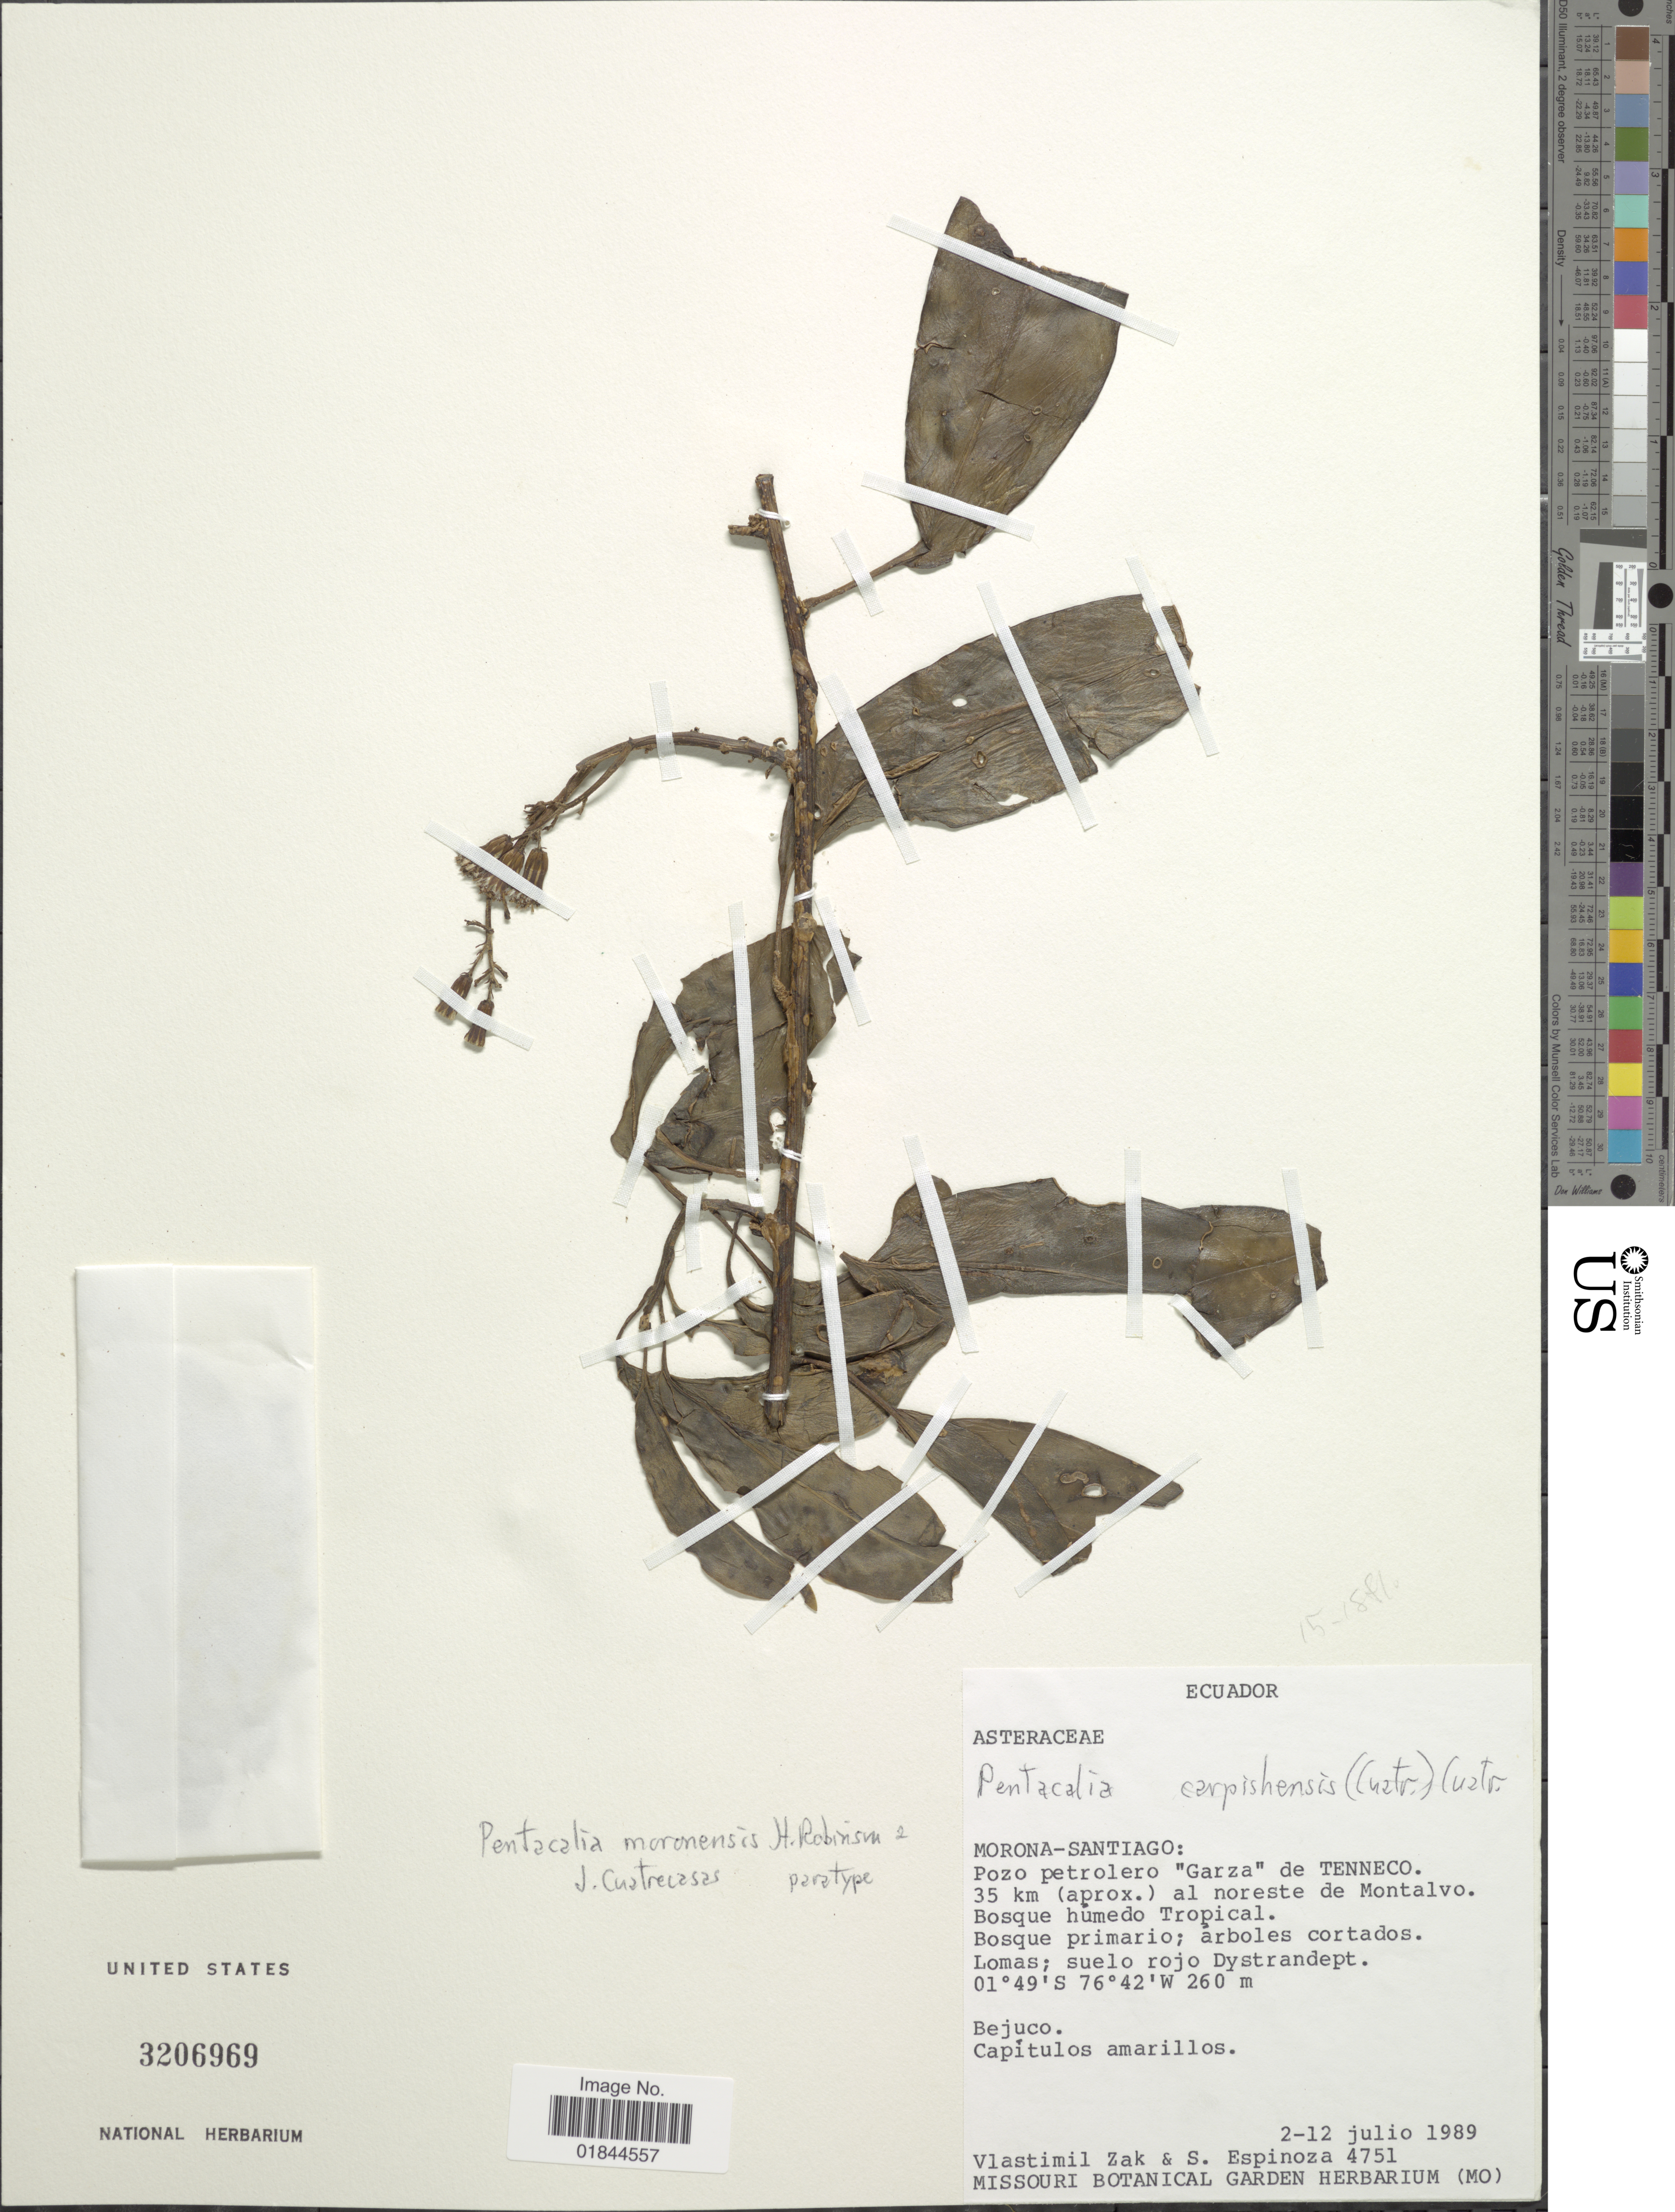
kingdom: Plantae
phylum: Tracheophyta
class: Magnoliopsida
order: Asterales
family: Asteraceae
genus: Pentacalia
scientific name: Pentacalia moronensis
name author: H. Rob. & Cuatrec.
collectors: V. Zak & S. Espinoza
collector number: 4751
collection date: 1989-07-02/1989-07-12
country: Ecuador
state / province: Morona-Santiago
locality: Pozo Petrolero "Garza" de Tenneco, 35 km (aprox.) al noreste de Montalvo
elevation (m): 260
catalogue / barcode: US 3206969